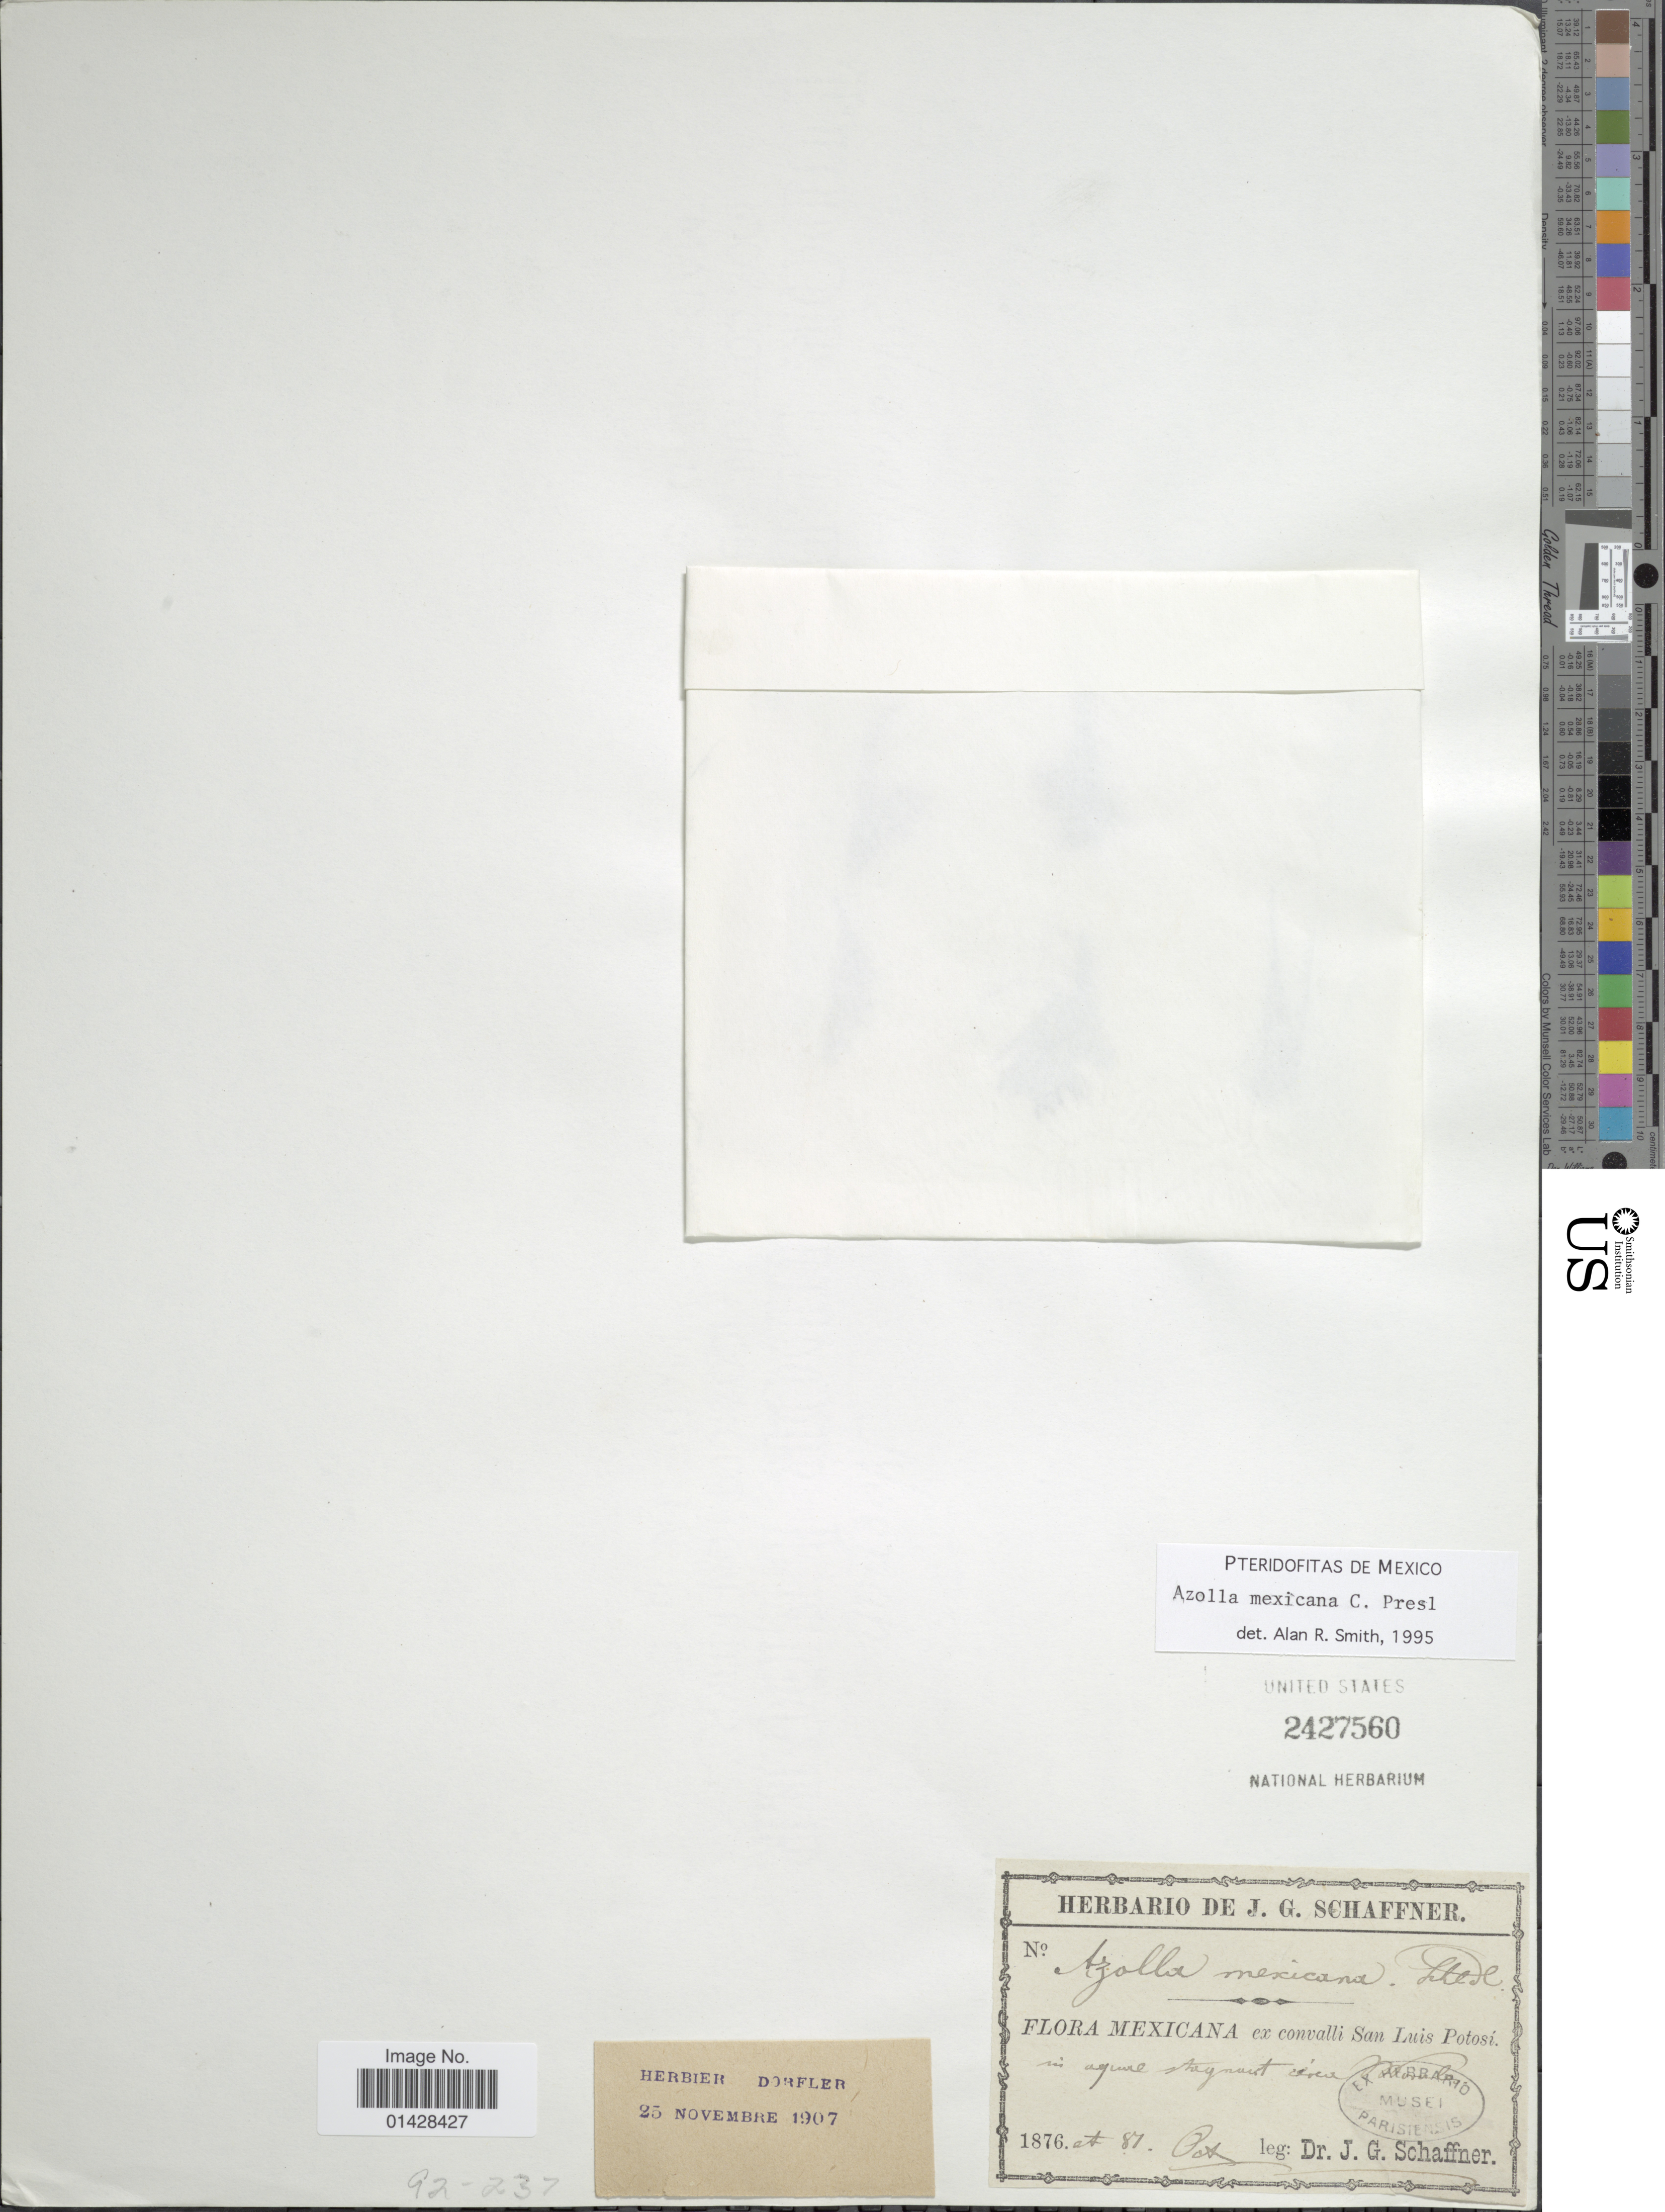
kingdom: Plantae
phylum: Tracheophyta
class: Polypodiopsida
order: Salviniales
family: Salviniaceae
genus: Azolla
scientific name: Azolla mexicana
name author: C. Presl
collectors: J. G. Schaffner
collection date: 1876/1887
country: Mexico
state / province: San Luis Potosí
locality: Ex convalli San Luis Potosi in agua stagnant circa Morales.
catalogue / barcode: US 2427560